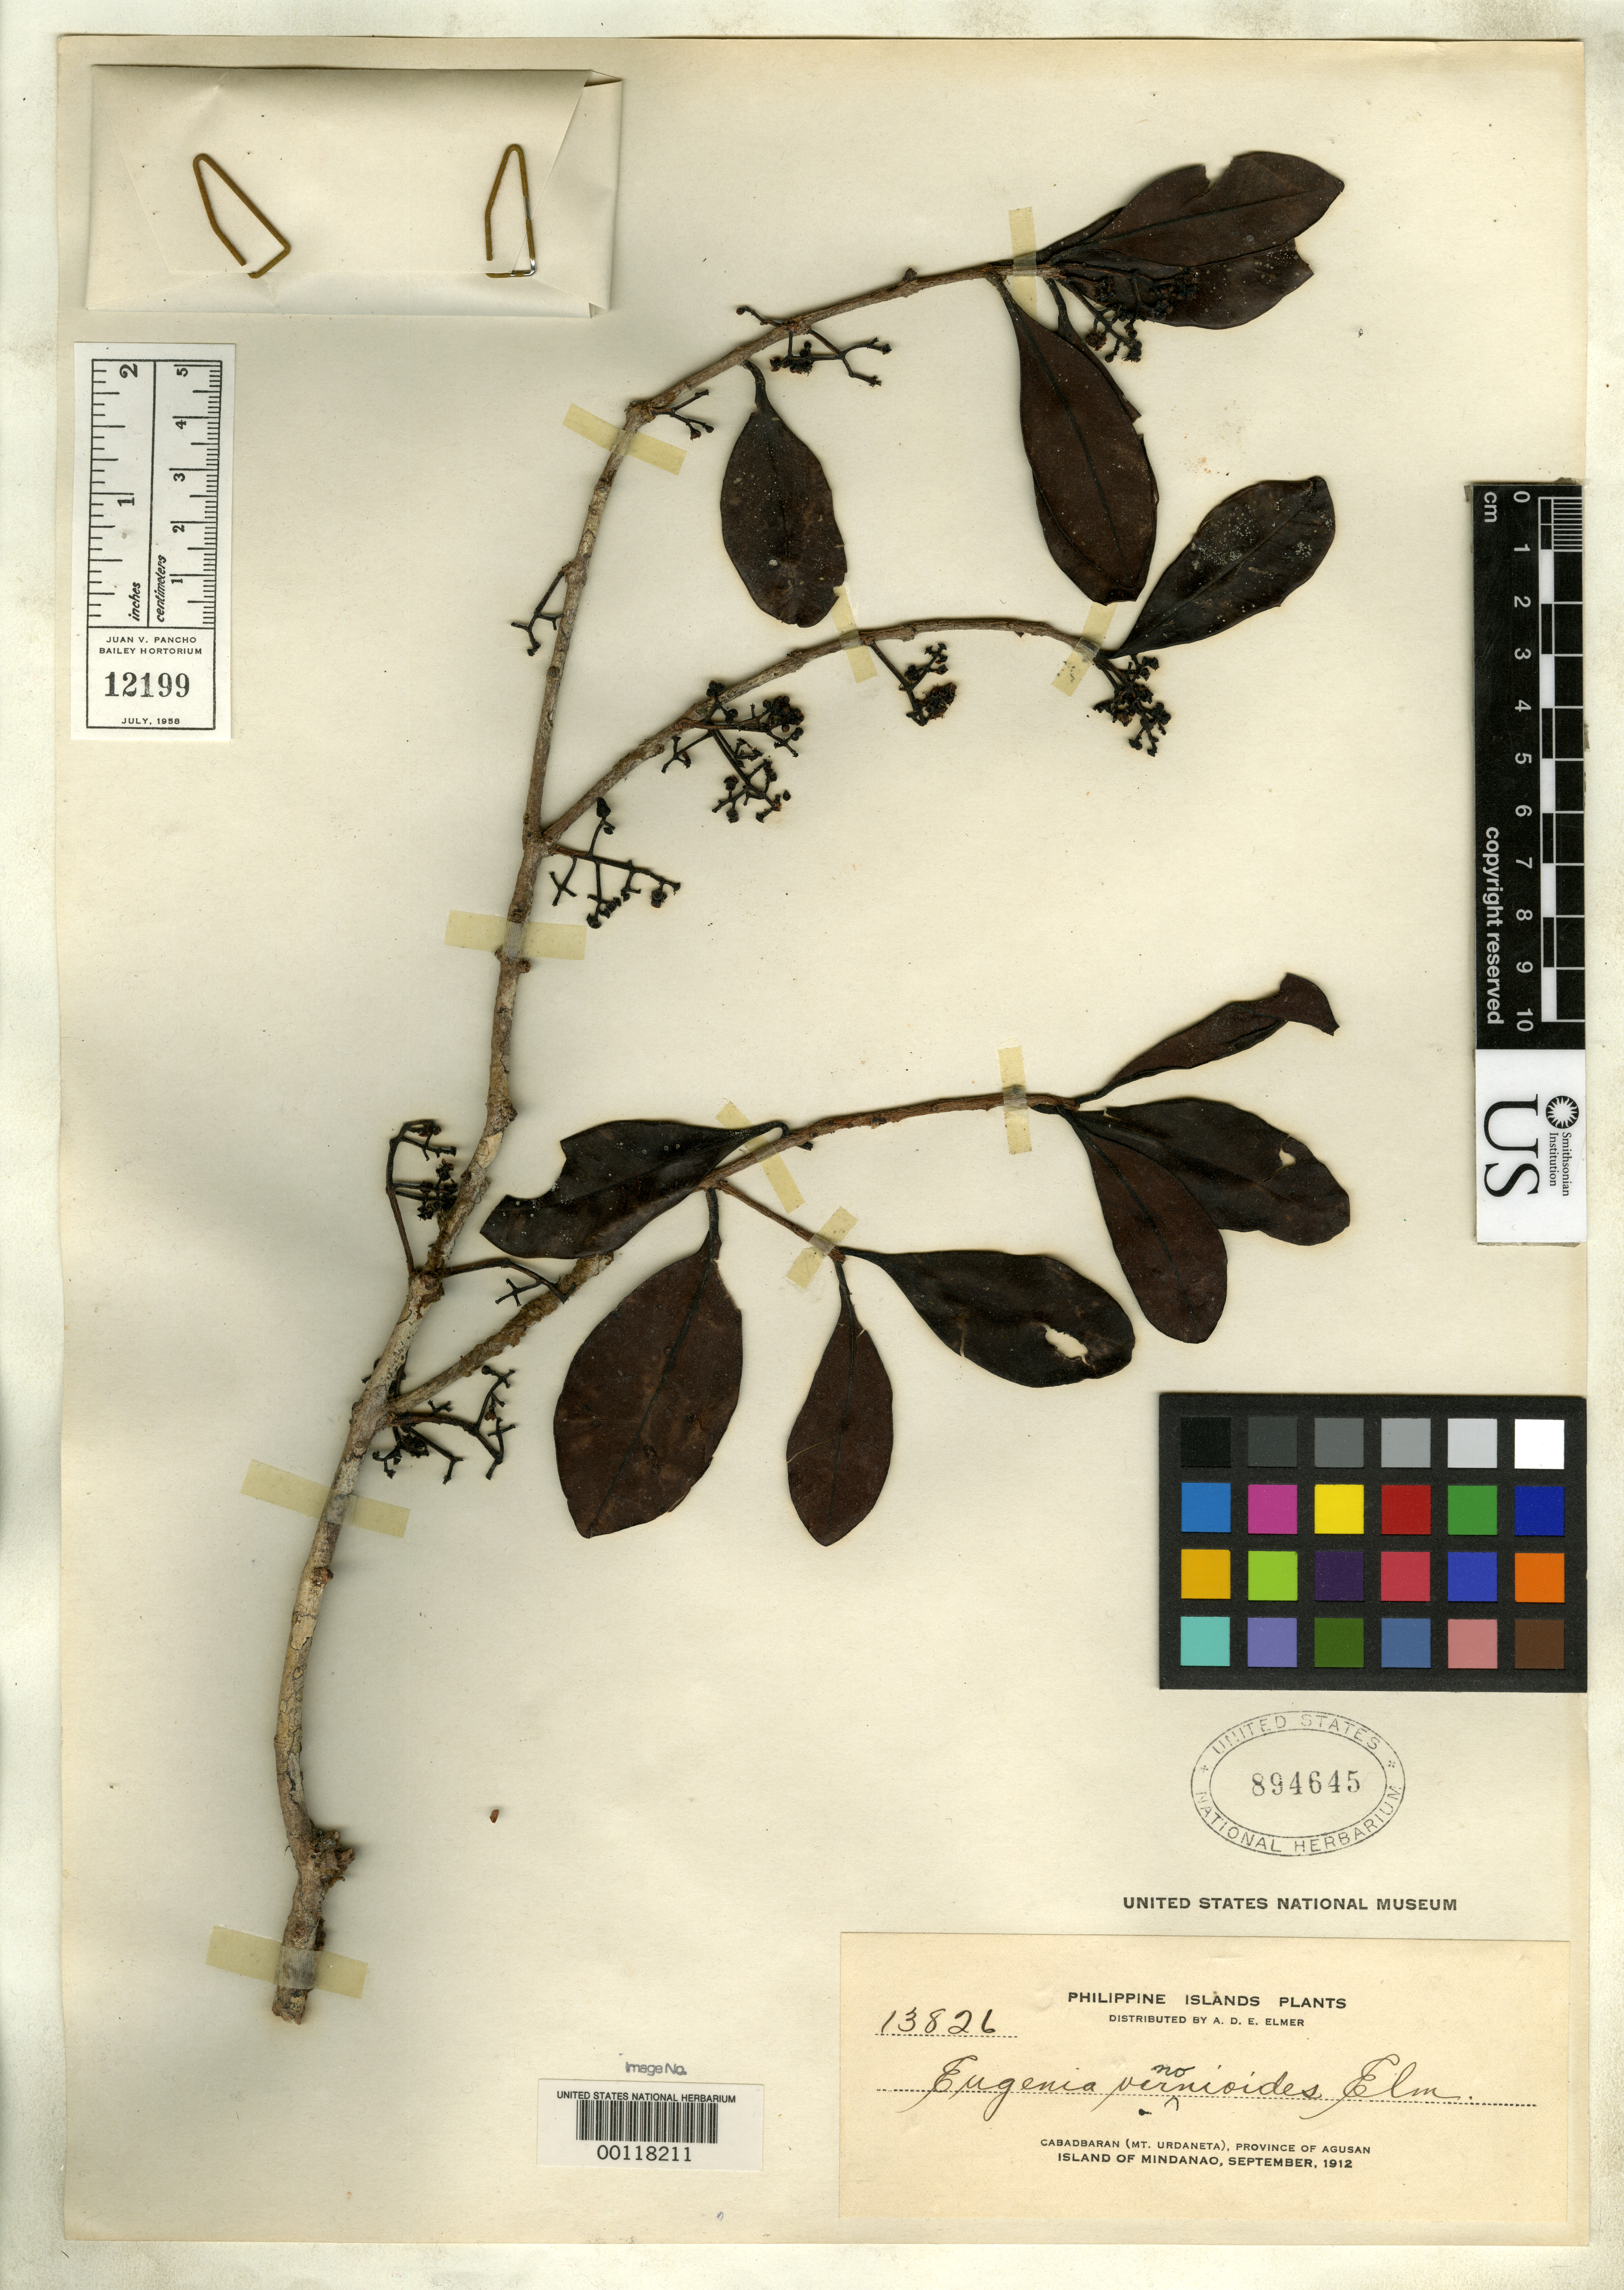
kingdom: Plantae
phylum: Tracheophyta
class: Magnoliopsida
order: Myrtales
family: Myrtaceae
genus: Eugenia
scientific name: Eugenia vernonioides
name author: Elmer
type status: Isotype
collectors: A. D. E. Elmer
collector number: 13826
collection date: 1912-07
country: Philippines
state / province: Caraga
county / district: Agusan del Norte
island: Mindanao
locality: Cabadbaran (Mt. Urdaneta), province of Agusan, Island of Mindanao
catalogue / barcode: US 894645